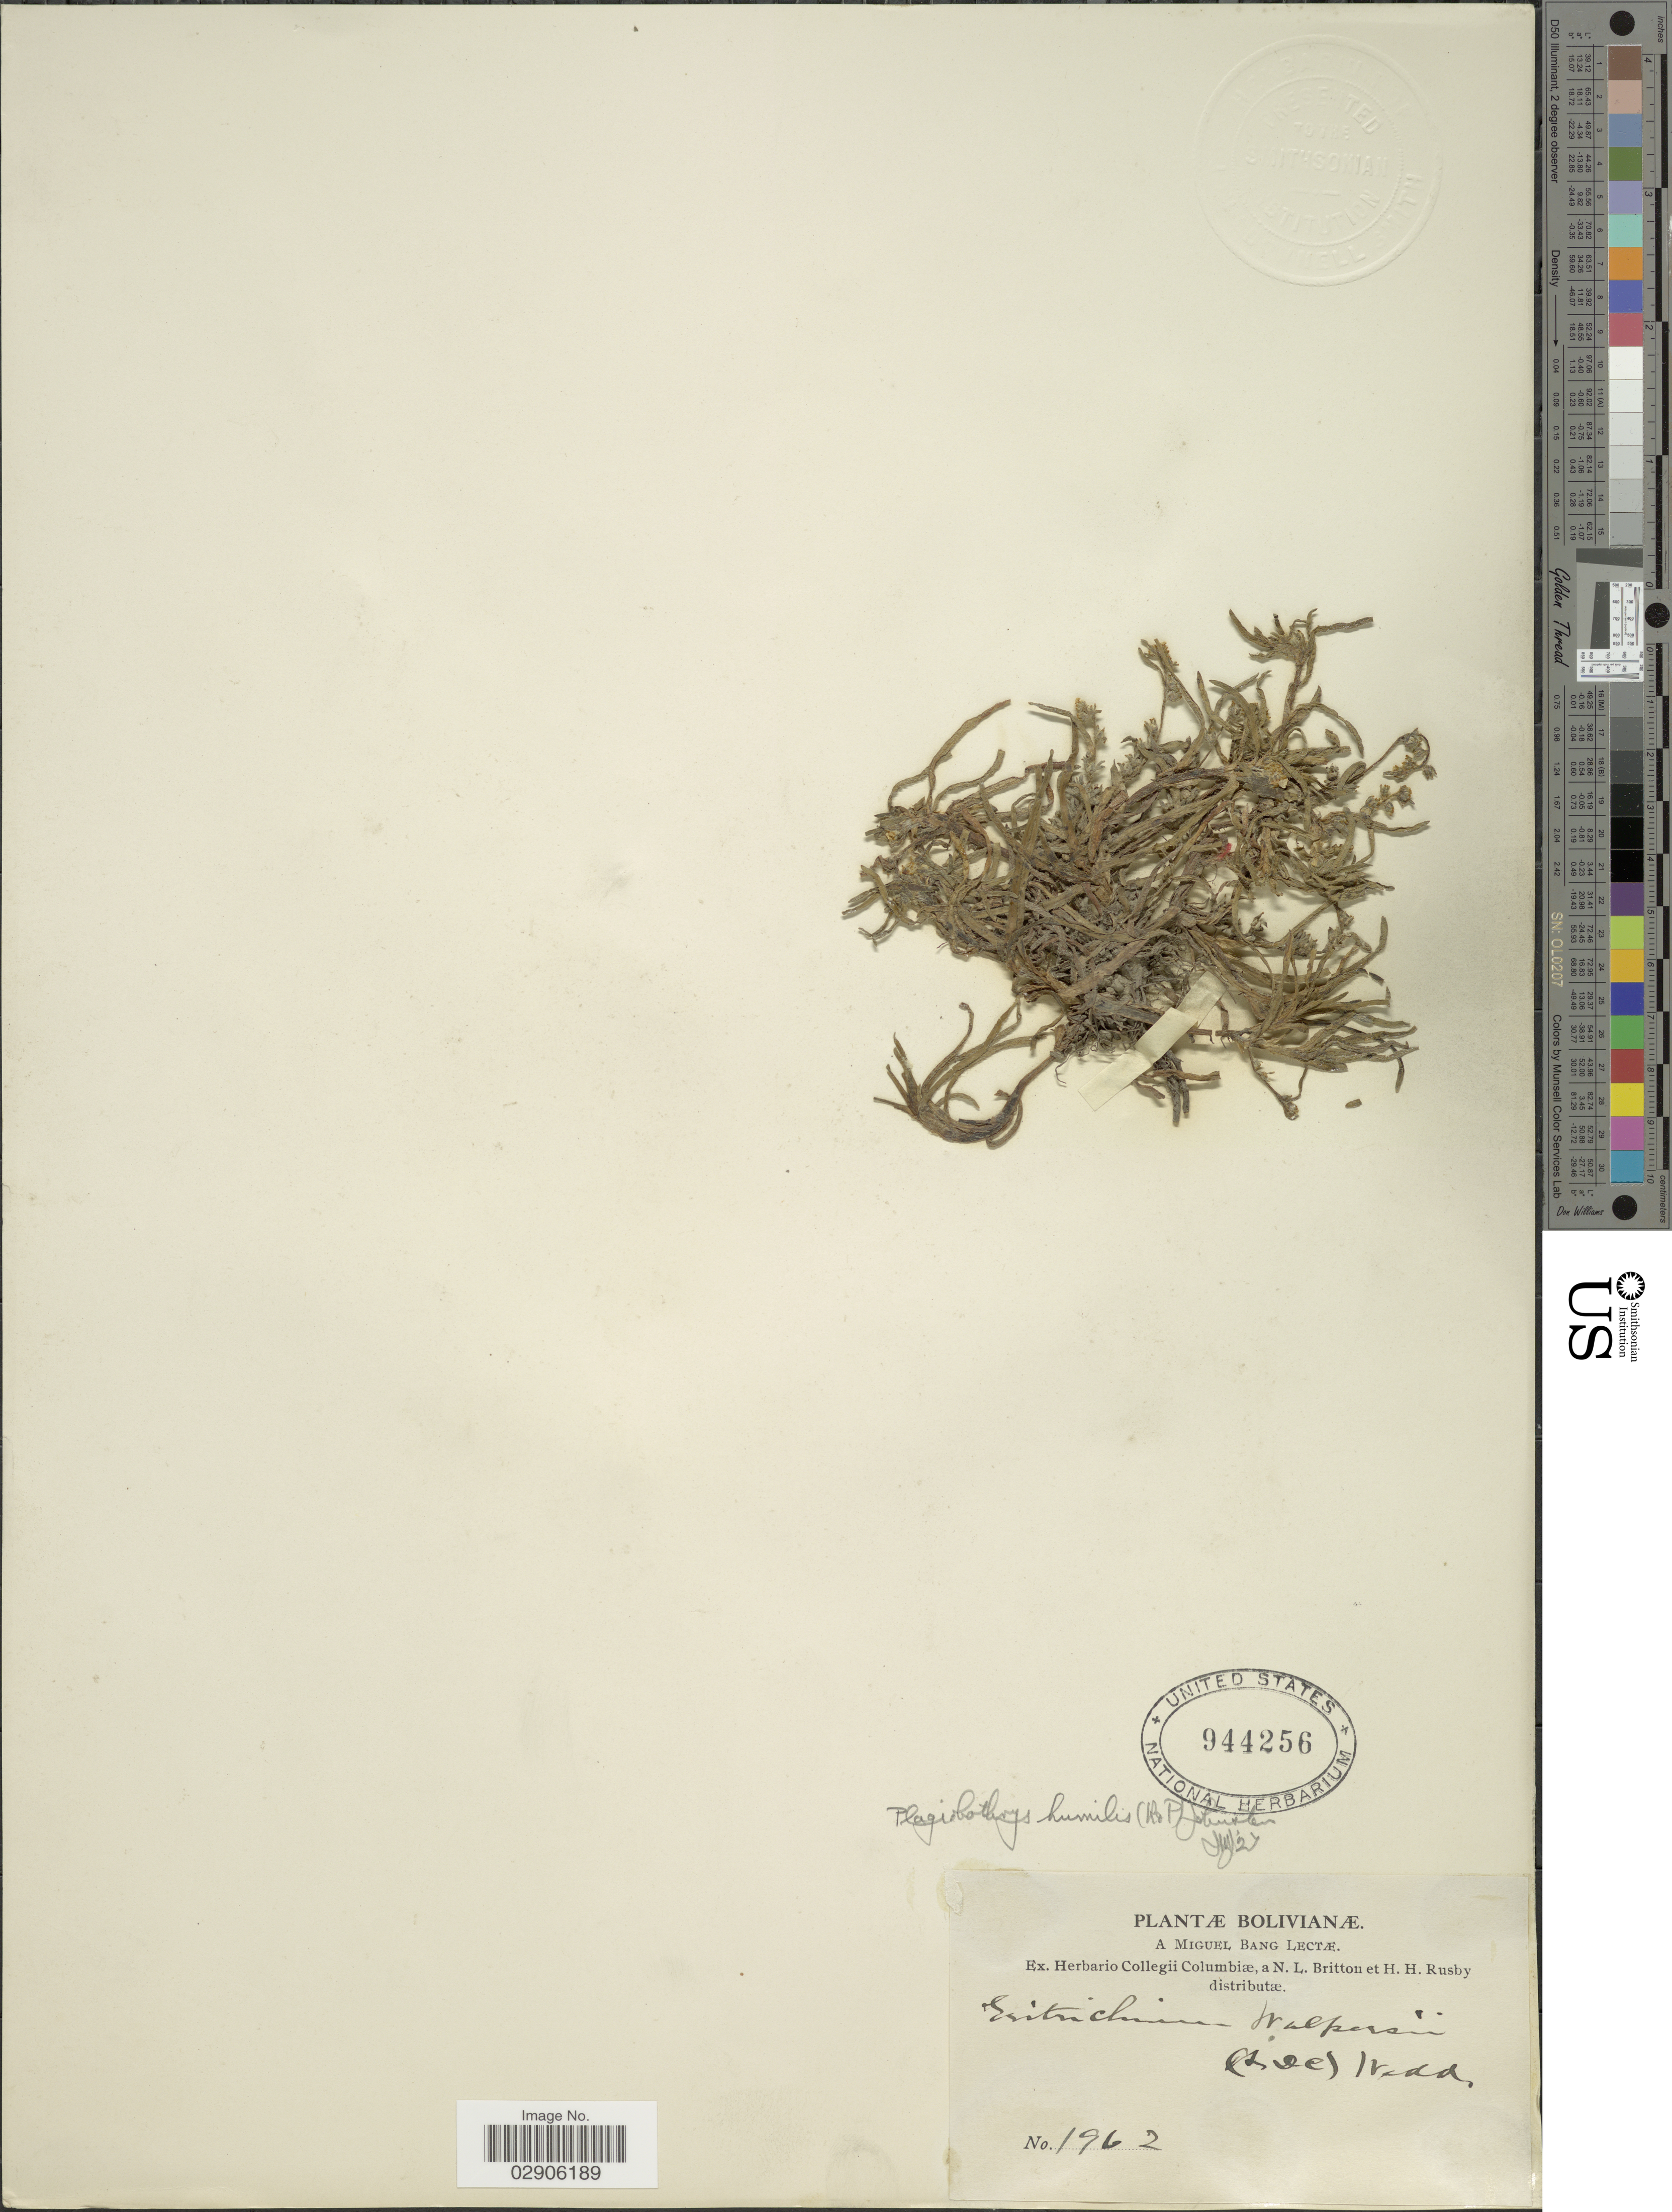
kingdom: Plantae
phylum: Tracheophyta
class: Magnoliopsida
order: Boraginales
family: Boraginaceae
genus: Plagiobothrys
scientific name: Plagiobothrys humilis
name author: (Ruiz & Pav.) I.M. Johnst.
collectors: M. Bang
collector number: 1962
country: Bolivia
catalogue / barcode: US 944256